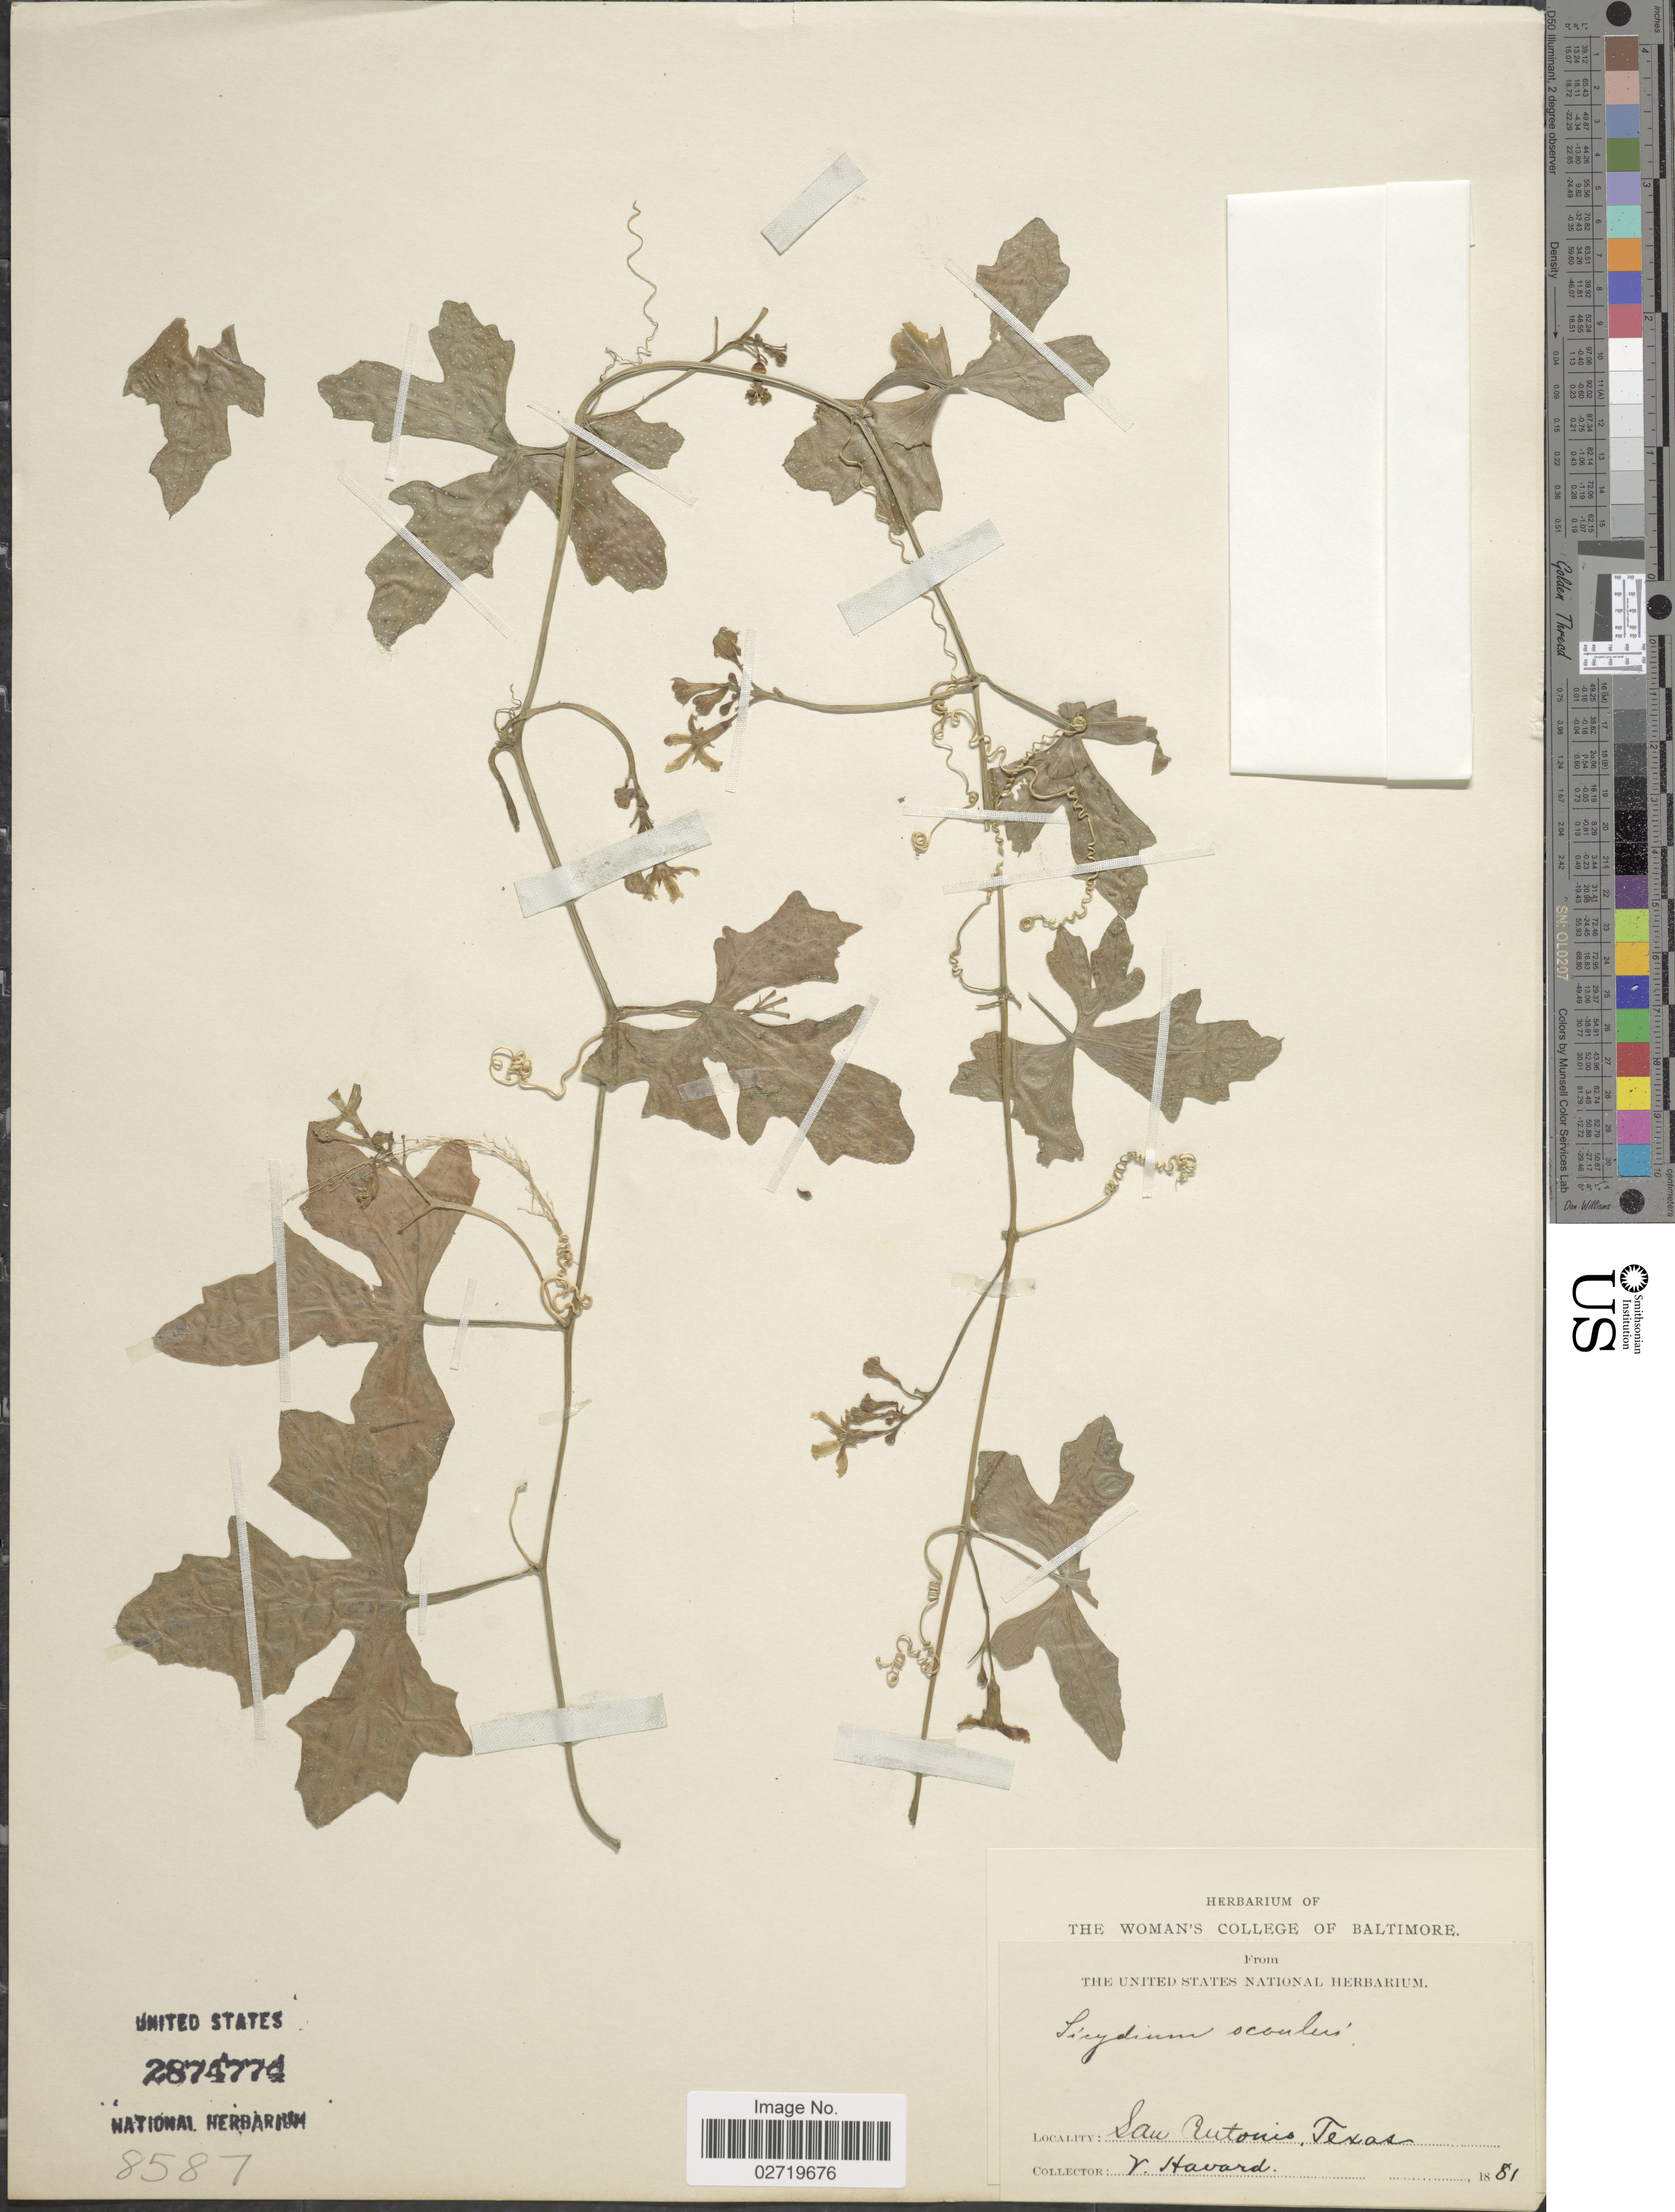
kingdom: Plantae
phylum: Tracheophyta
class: Magnoliopsida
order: Cucurbitales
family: Cucurbitaceae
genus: Ibervillea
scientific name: Ibervillea lindheimeri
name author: (A. Gray) Greene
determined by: Strong, Mark T., (BOT), Smithsonian Institution - National Museum of Natural History (UNITED STATES)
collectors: V. Havard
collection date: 1881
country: United States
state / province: Texas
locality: San Antonio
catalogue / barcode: US 2874774